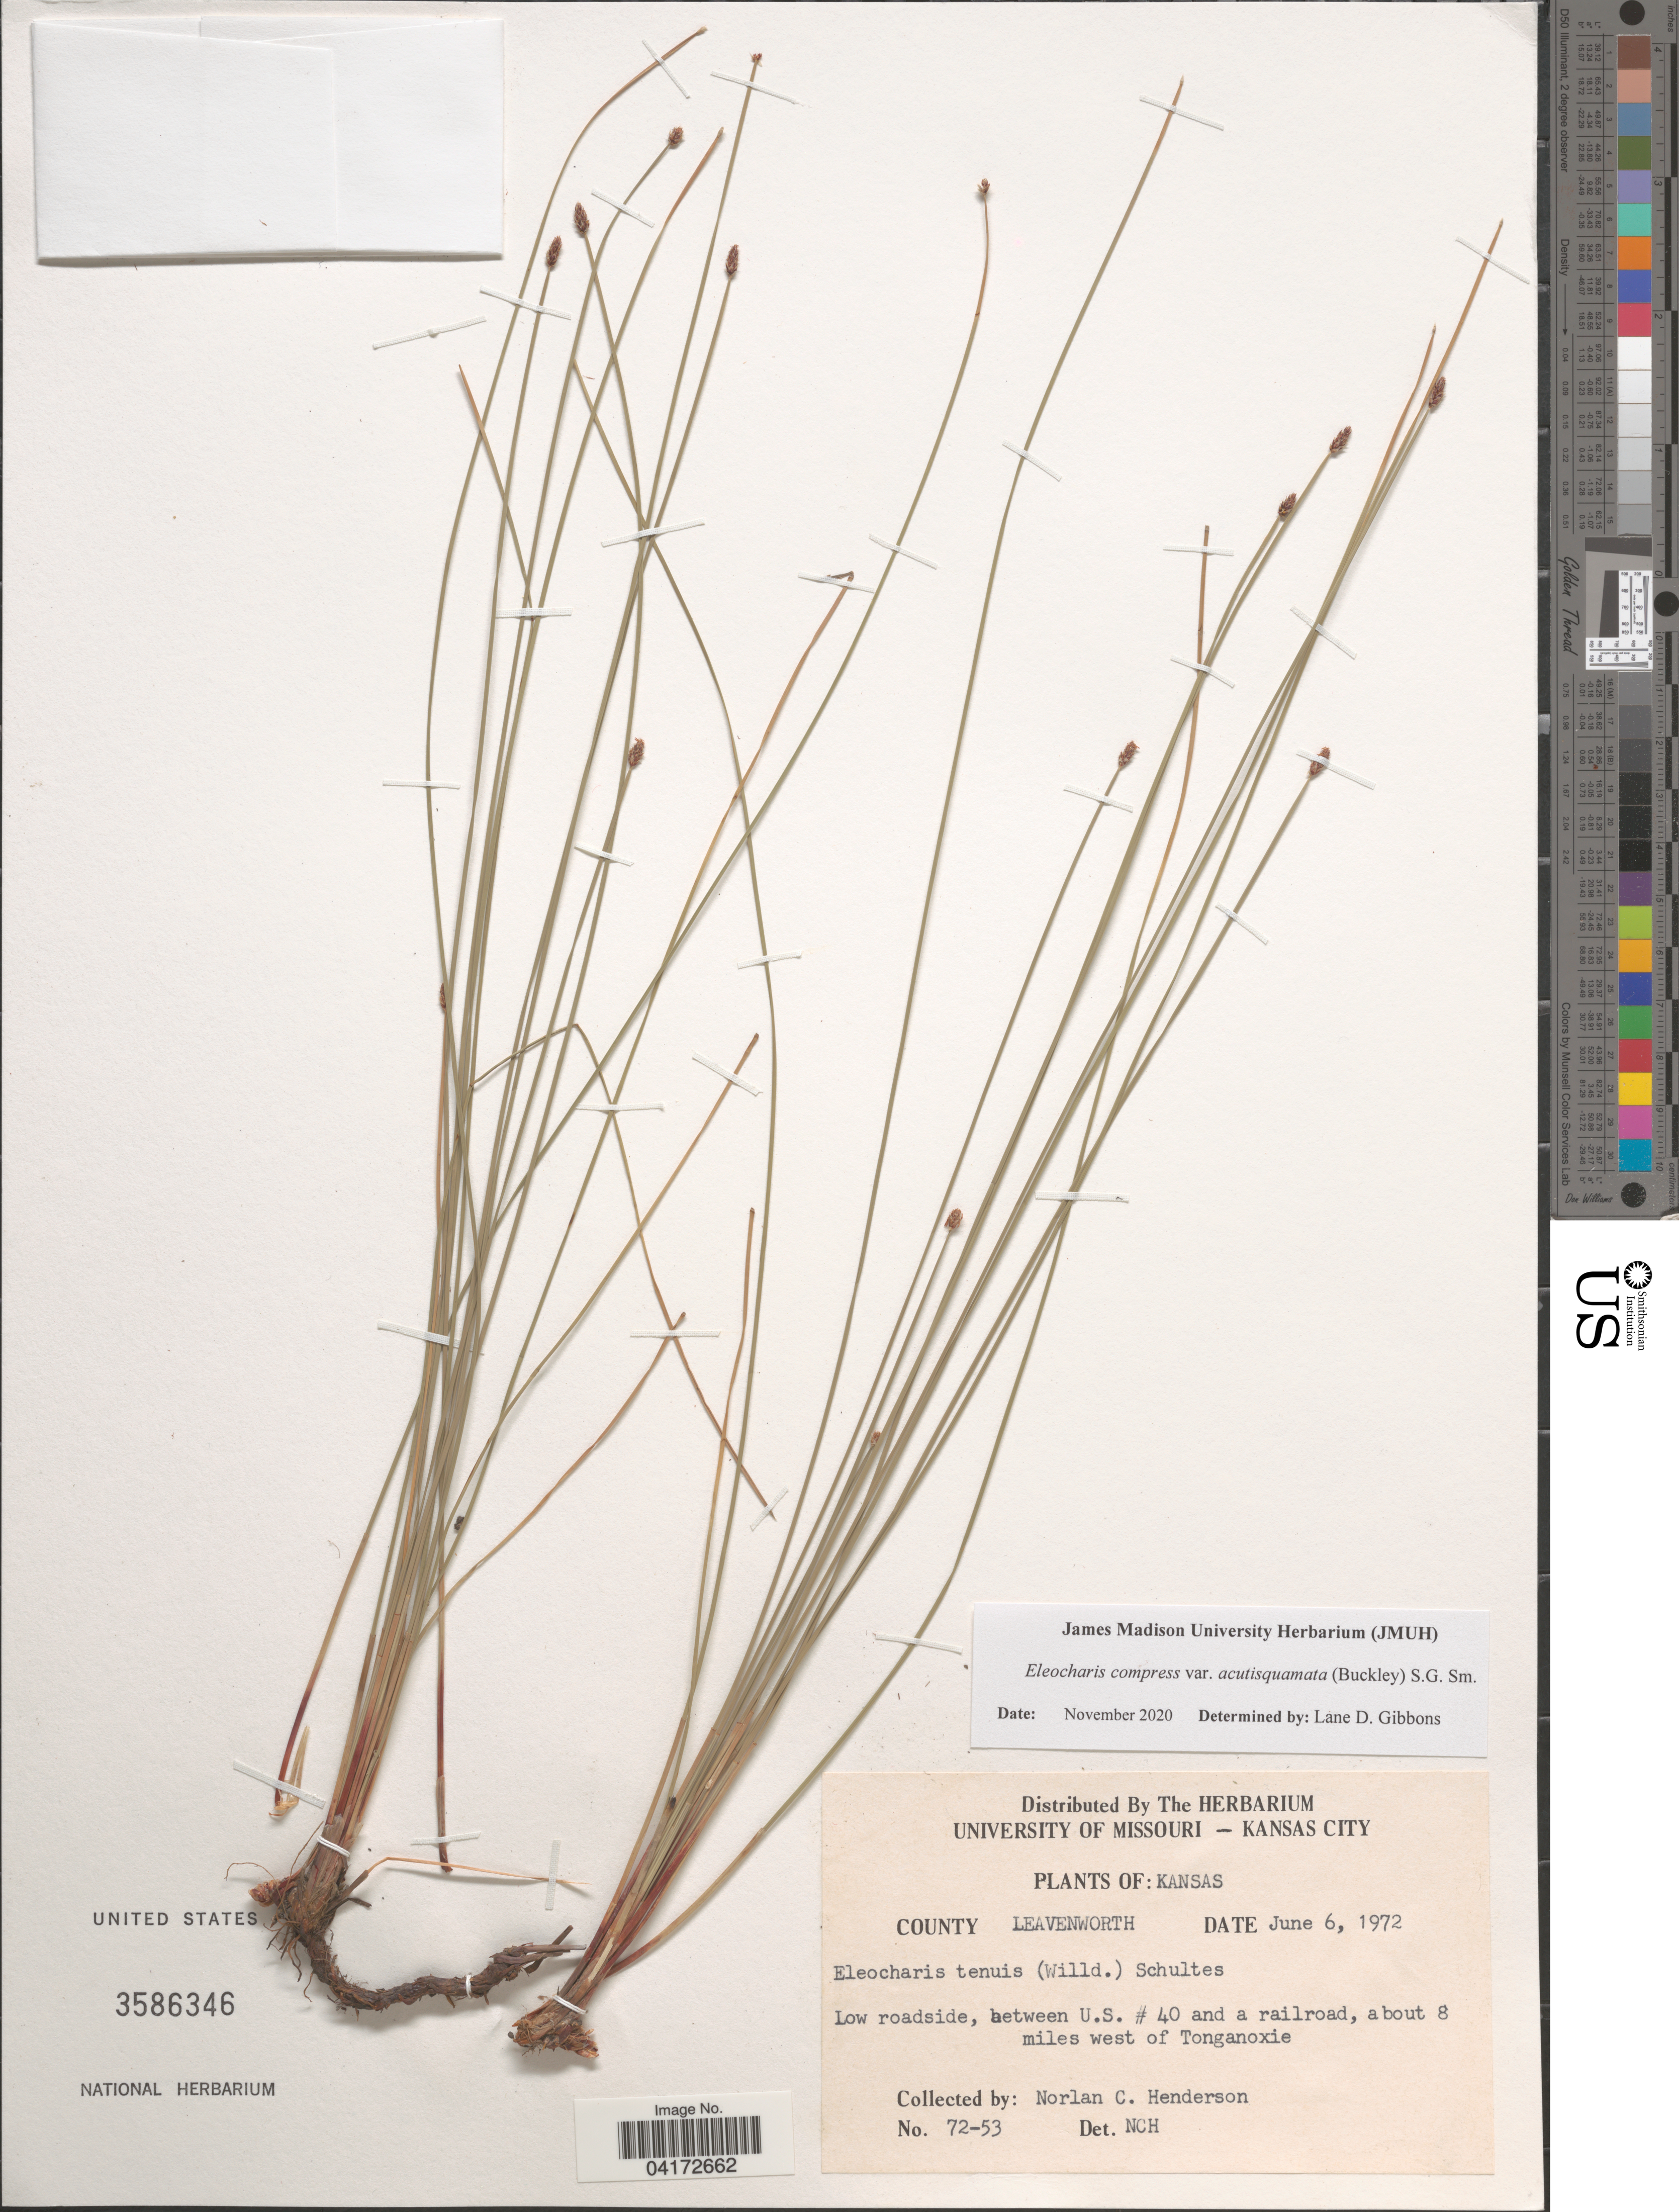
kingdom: Plantae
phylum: Tracheophyta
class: Liliopsida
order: Poales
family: Cyperaceae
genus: Eleocharis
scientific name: Eleocharis compressa var. acutisquamata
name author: (Buckley) S.G. Sm.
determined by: Gibbons, Lane D.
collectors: N. C. Henderson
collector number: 72-53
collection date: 1972-06-06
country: United States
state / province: Kansas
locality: County Leavenworth. Low roadside, between U.S. # 40 and a railroad, about 8 miles west of Tonganoxie.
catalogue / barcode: US 3586346